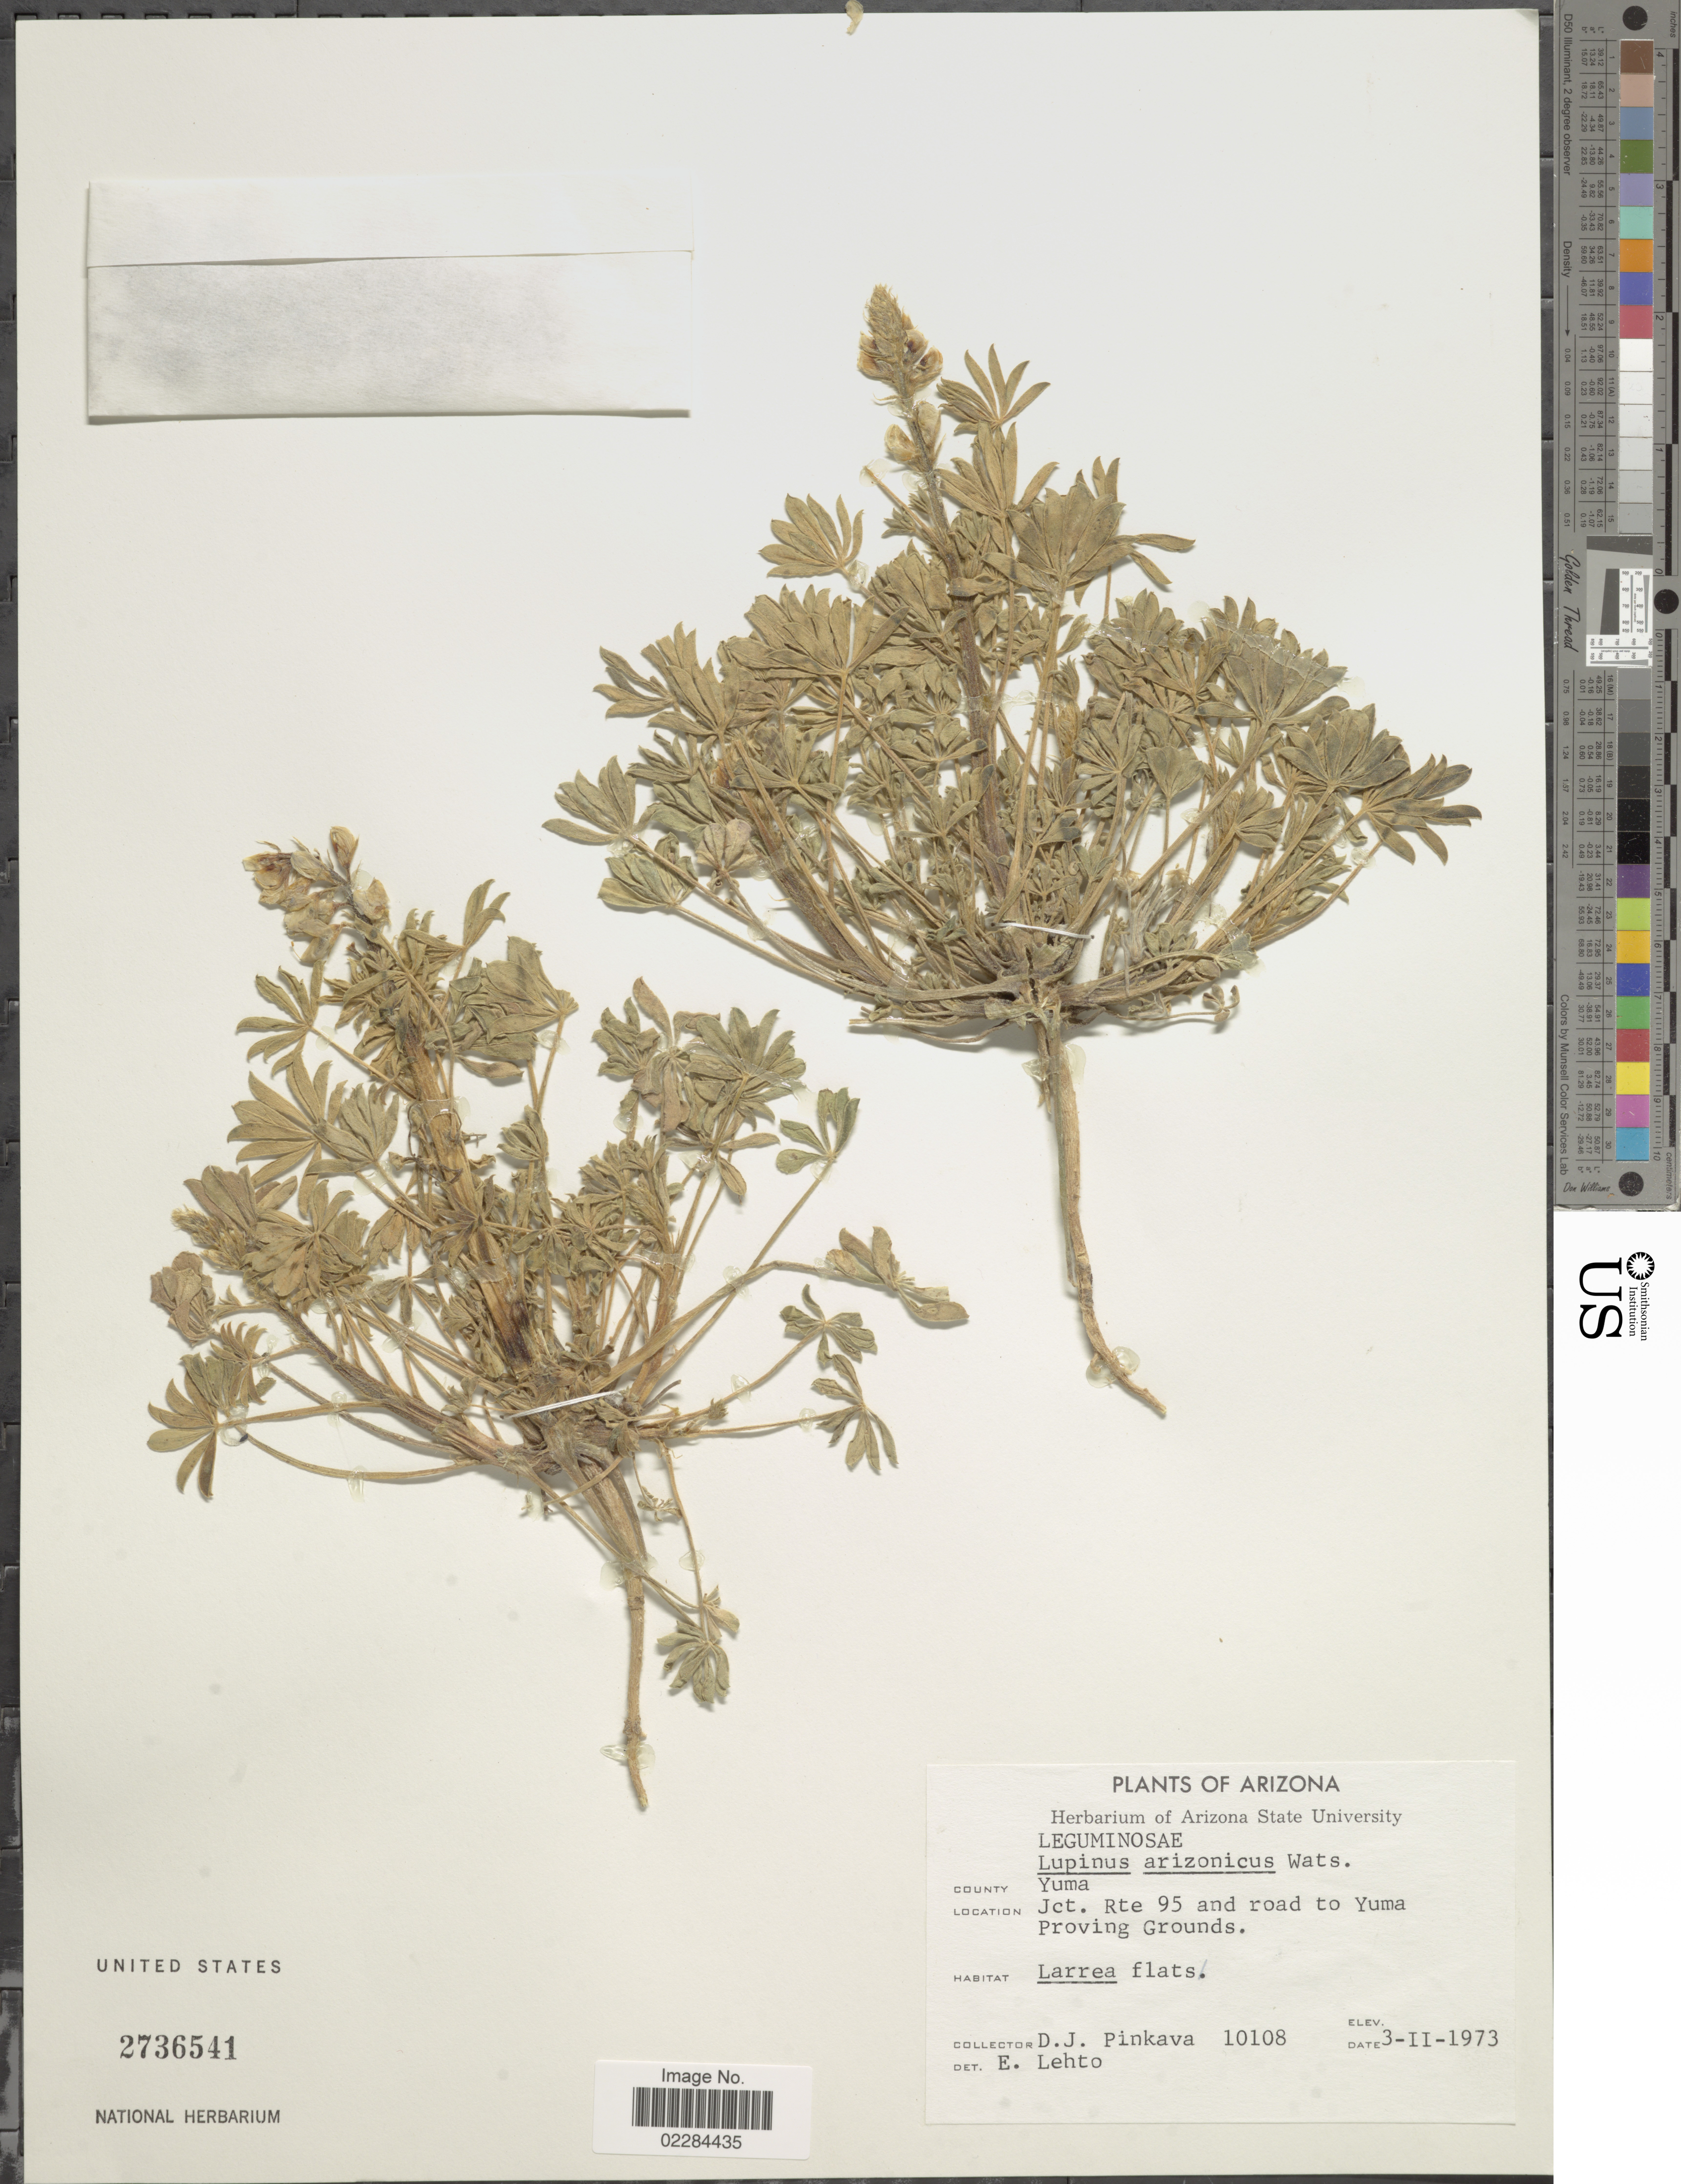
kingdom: Plantae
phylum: Tracheophyta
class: Magnoliopsida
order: Fabales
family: Fabaceae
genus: Lupinus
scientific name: Lupinus arizonicus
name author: (S. Watson) S. Watson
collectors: D. J. Pinkava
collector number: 10108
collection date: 1973-02-03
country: United States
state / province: Arizona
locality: Jct. Rte 95 and road to Yuma. Proving Grounds.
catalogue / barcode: US 2736541